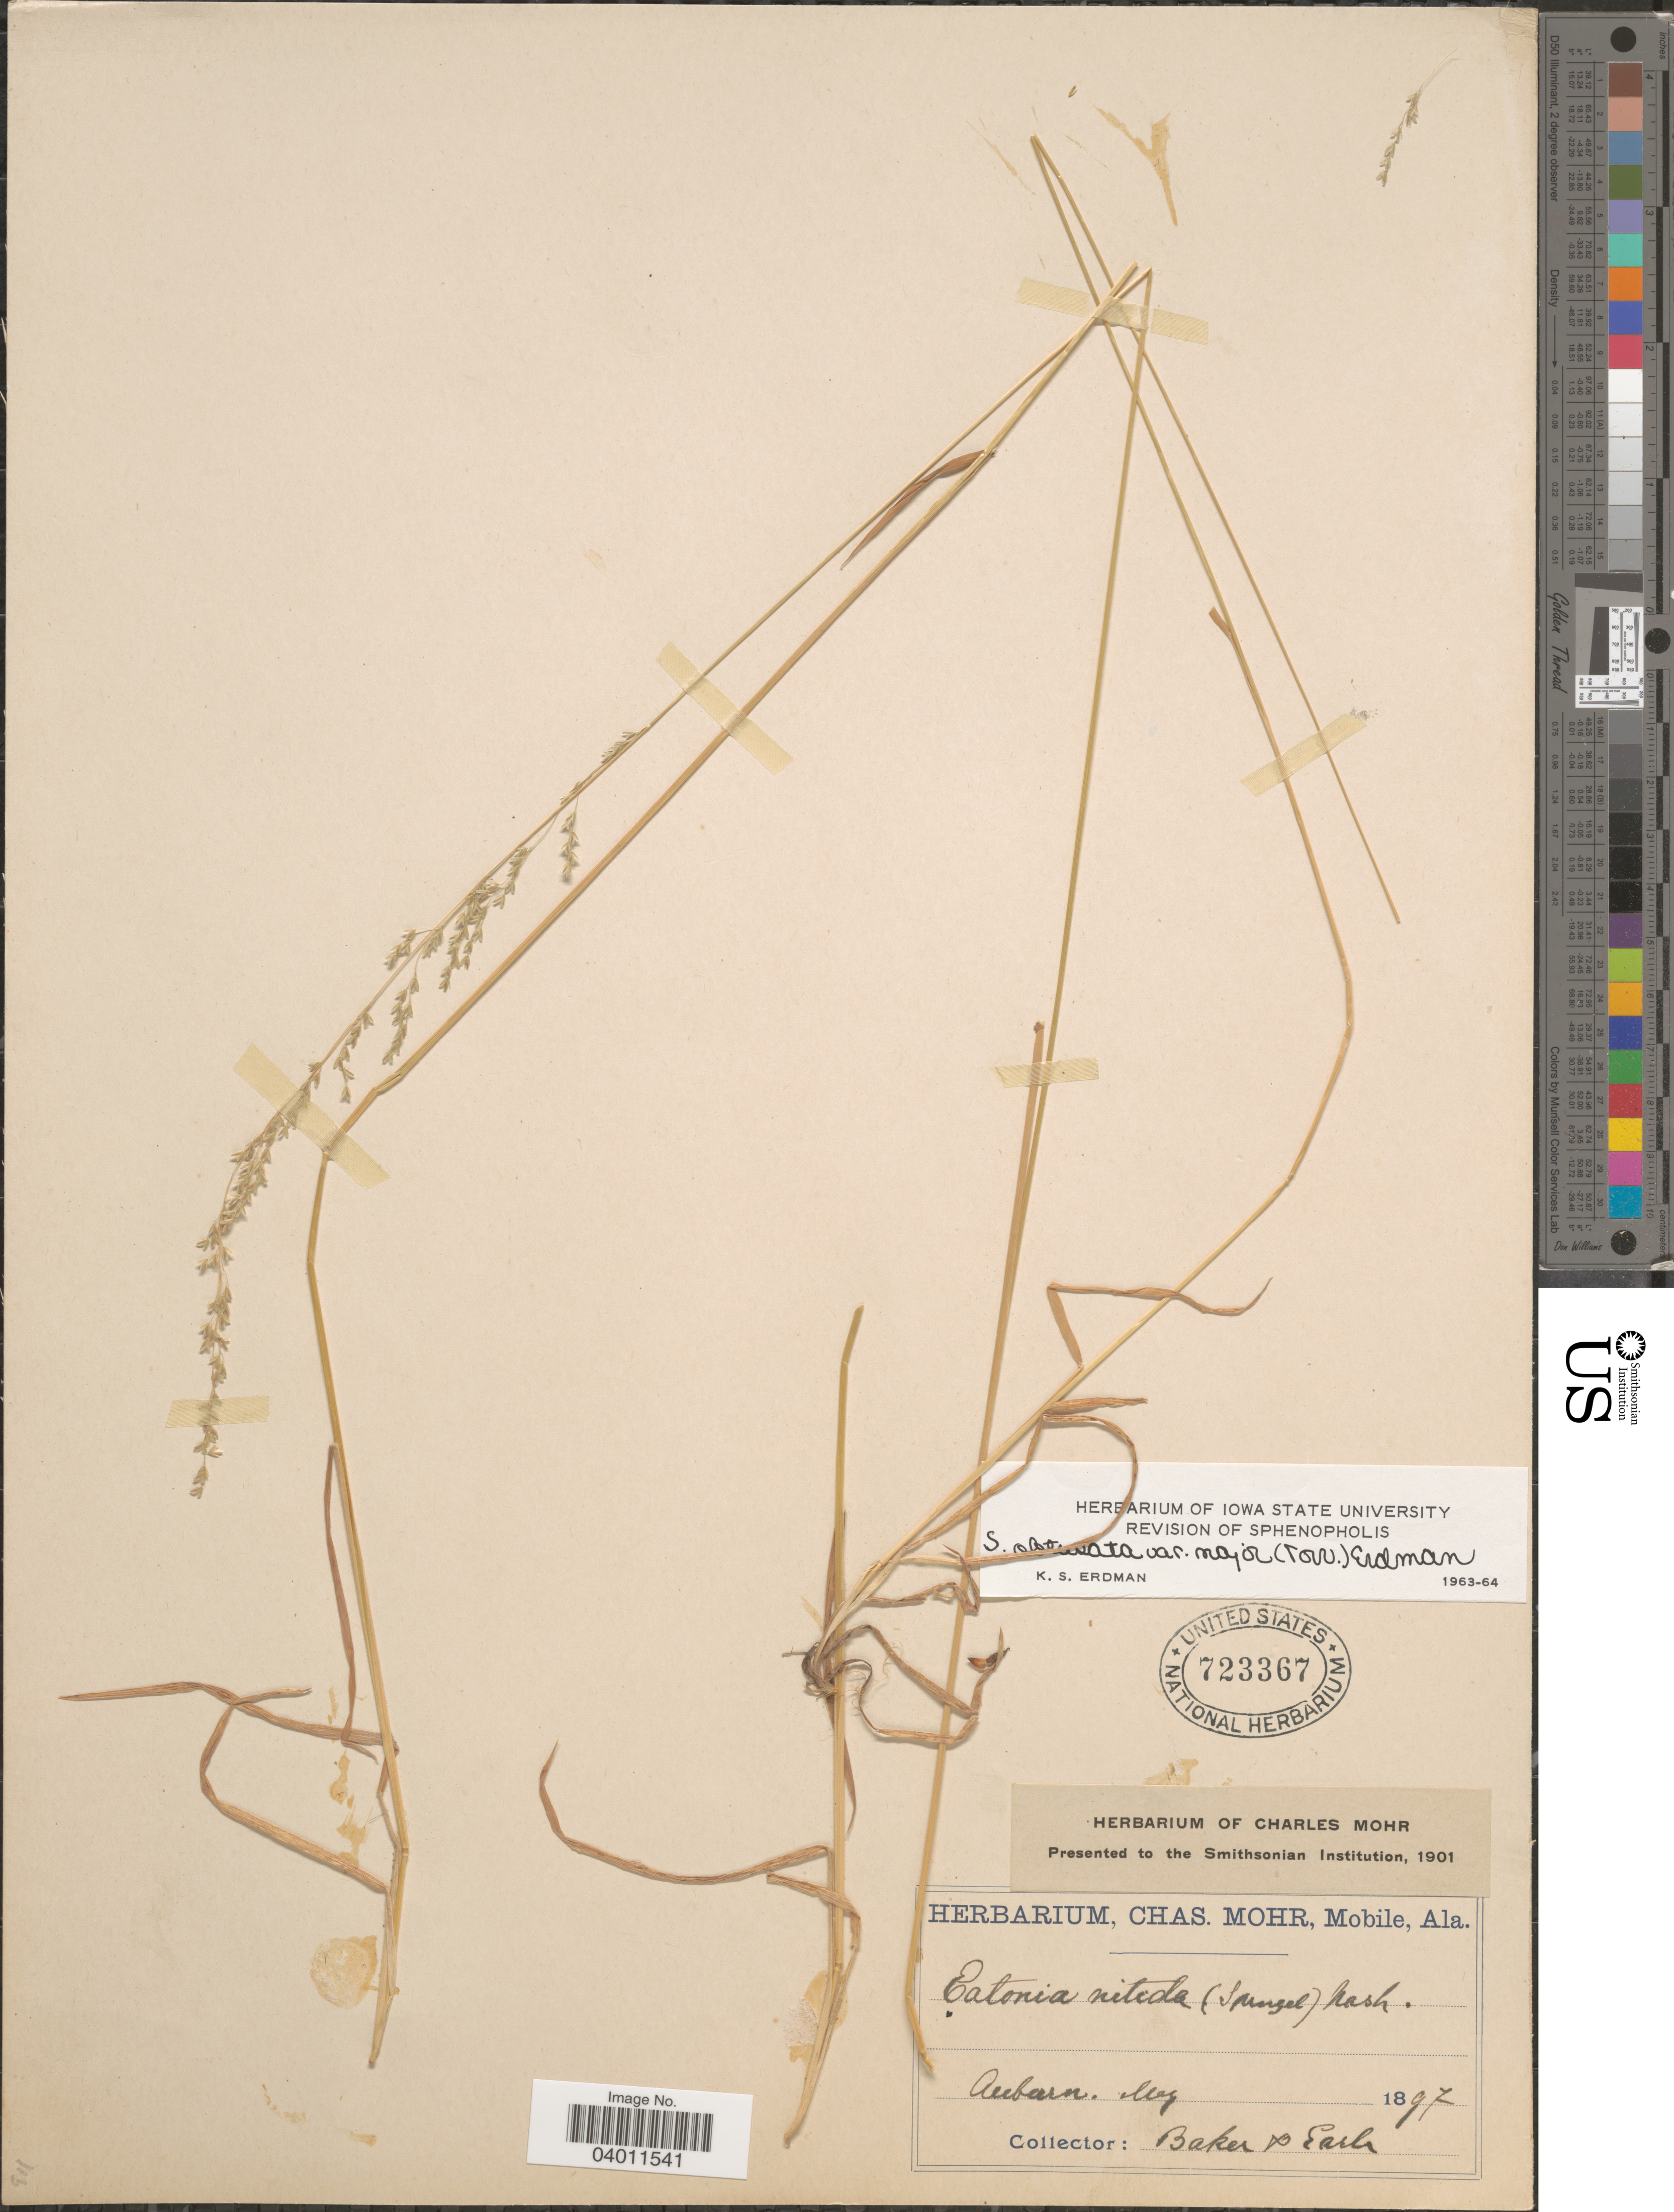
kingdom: Plantae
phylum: Tracheophyta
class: Liliopsida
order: Poales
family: Poaceae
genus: Sphenopholis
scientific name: Sphenopholis nitida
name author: (Biehler) Scribn.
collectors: -- Baker & -. Earle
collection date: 1897-05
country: United States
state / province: Alabama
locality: Auburn.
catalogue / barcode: US 723367